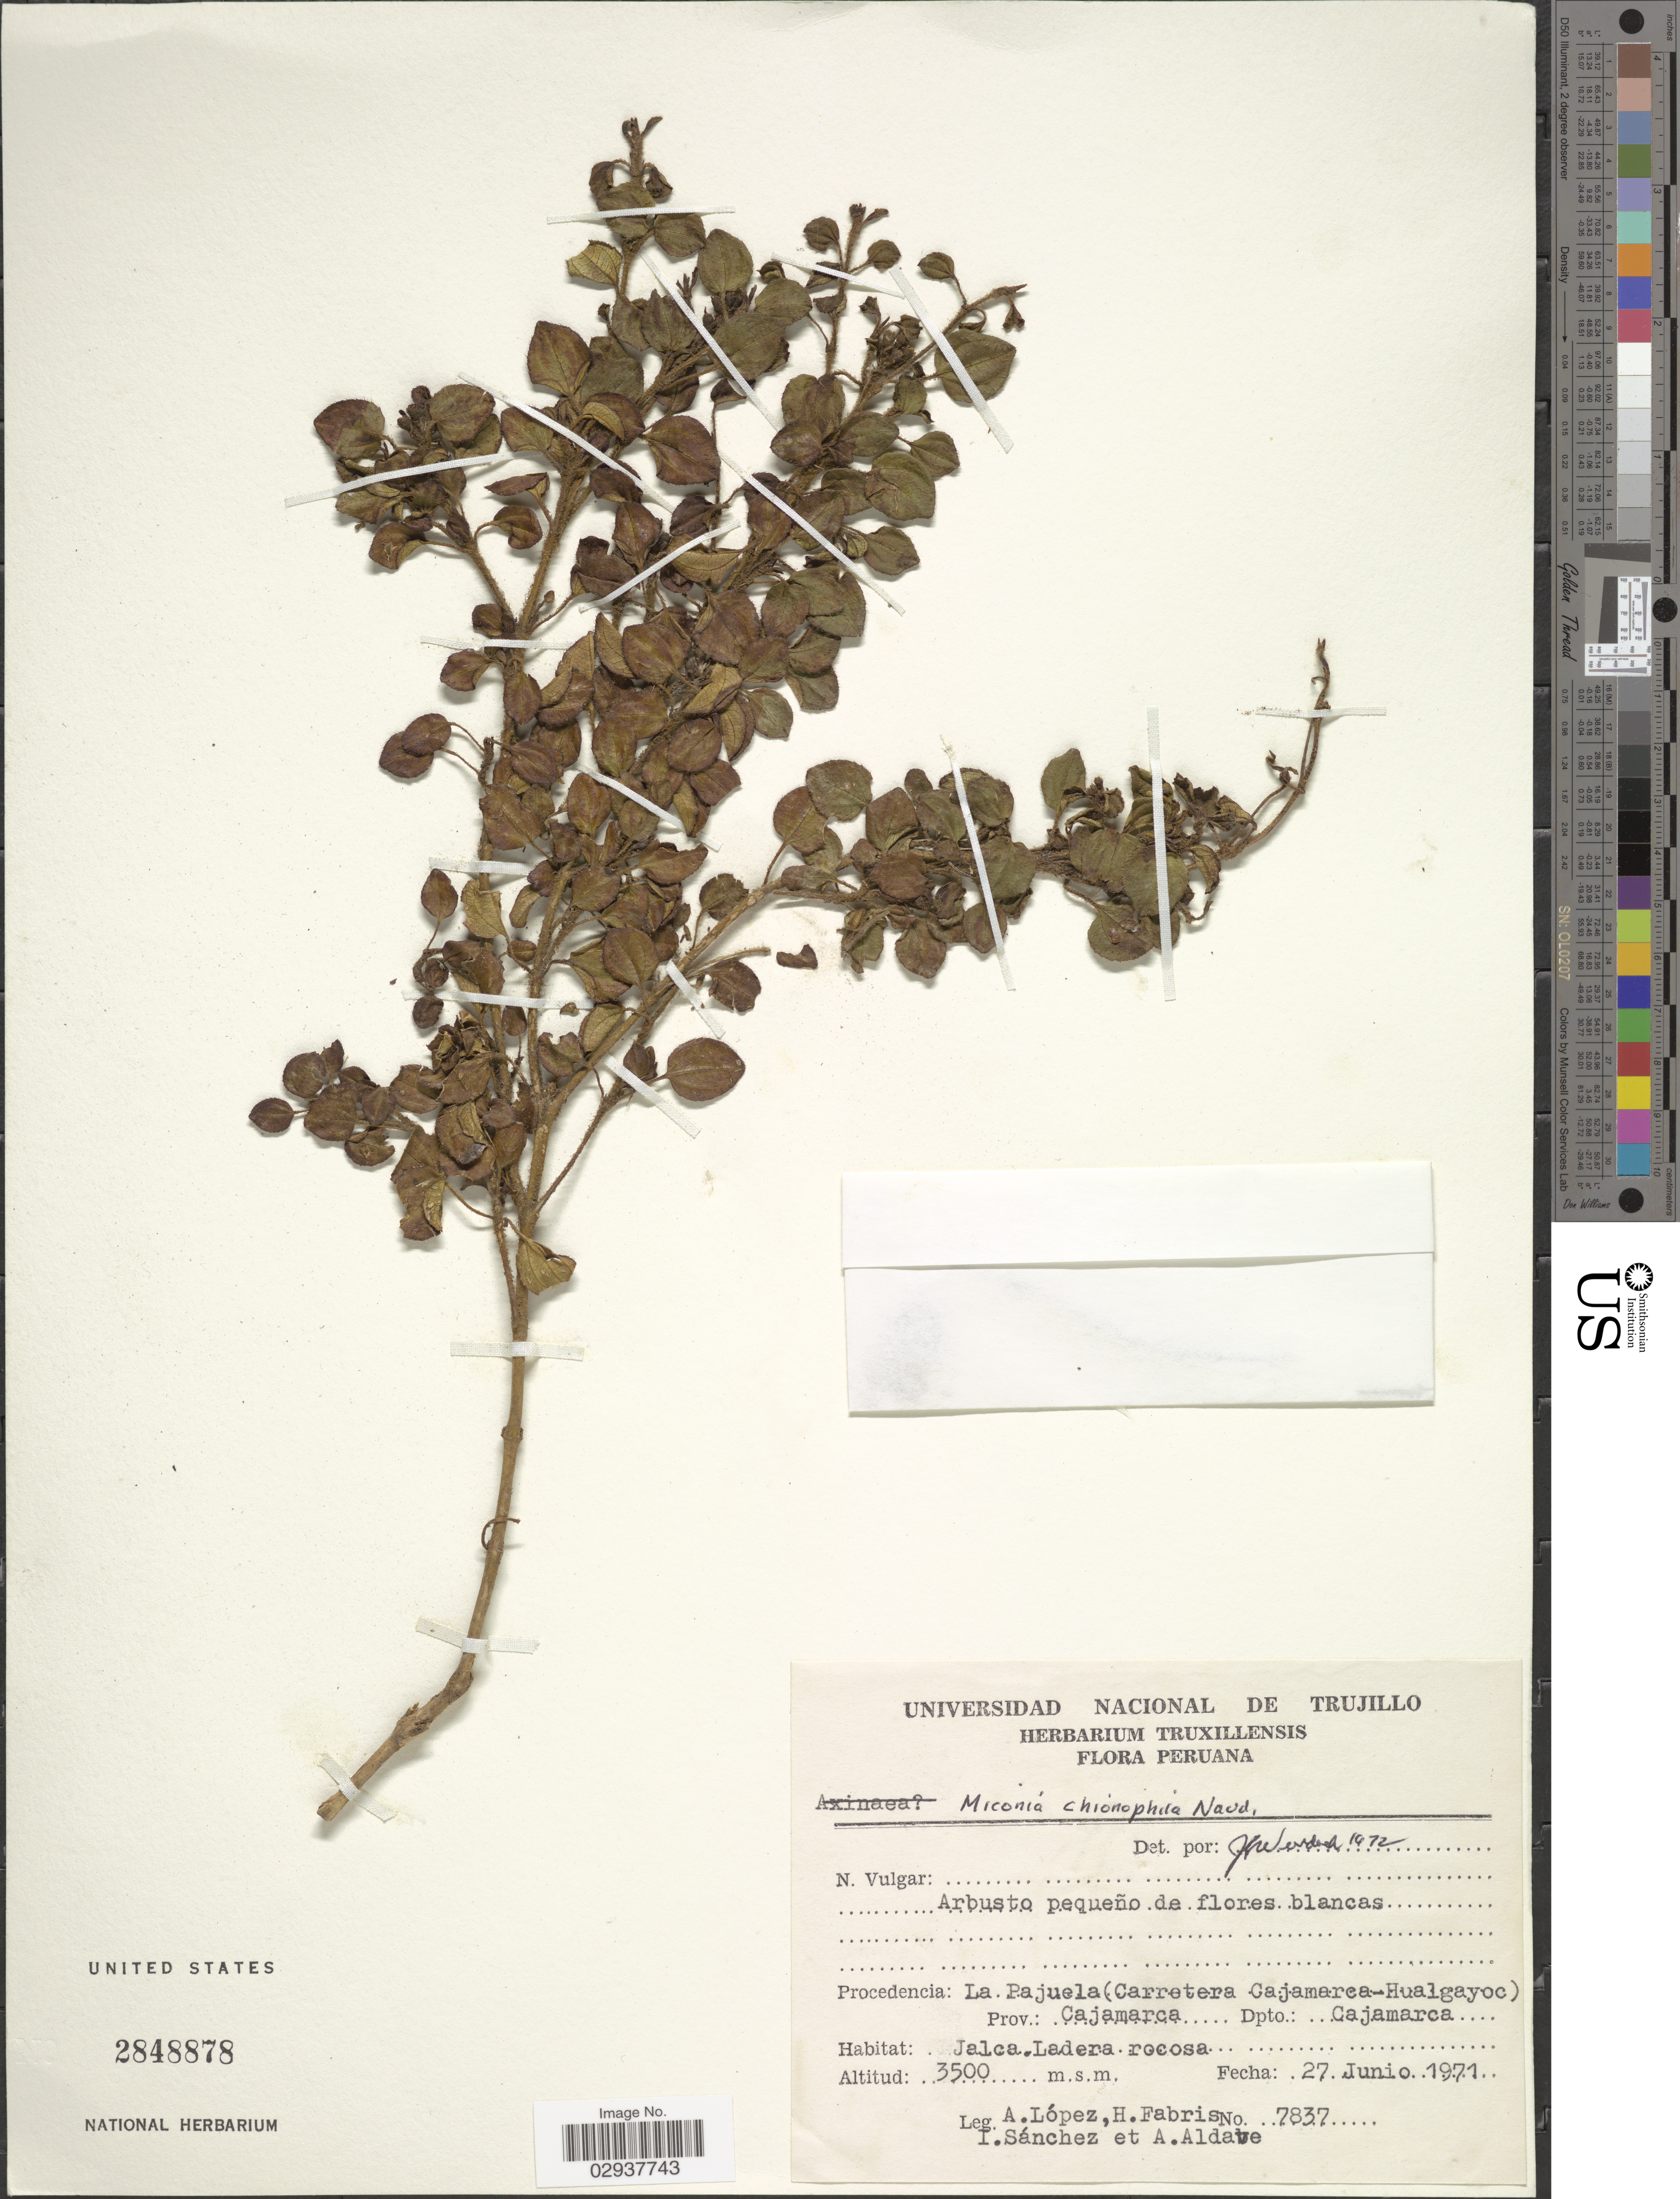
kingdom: Plantae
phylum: Tracheophyta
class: Magnoliopsida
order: Myrtales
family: Melastomataceae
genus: Miconia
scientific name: Miconia chionophila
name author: Naudin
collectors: A. López, H. Fabris, I. Sánchez & A. Aldave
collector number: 7837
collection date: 1971-06-27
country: Peru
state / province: Cajamarca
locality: La Pajuela (Carreteras Cajamarca-Hualgayoc). Dpto.: Cajamarca.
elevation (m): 3500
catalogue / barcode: US 2848878